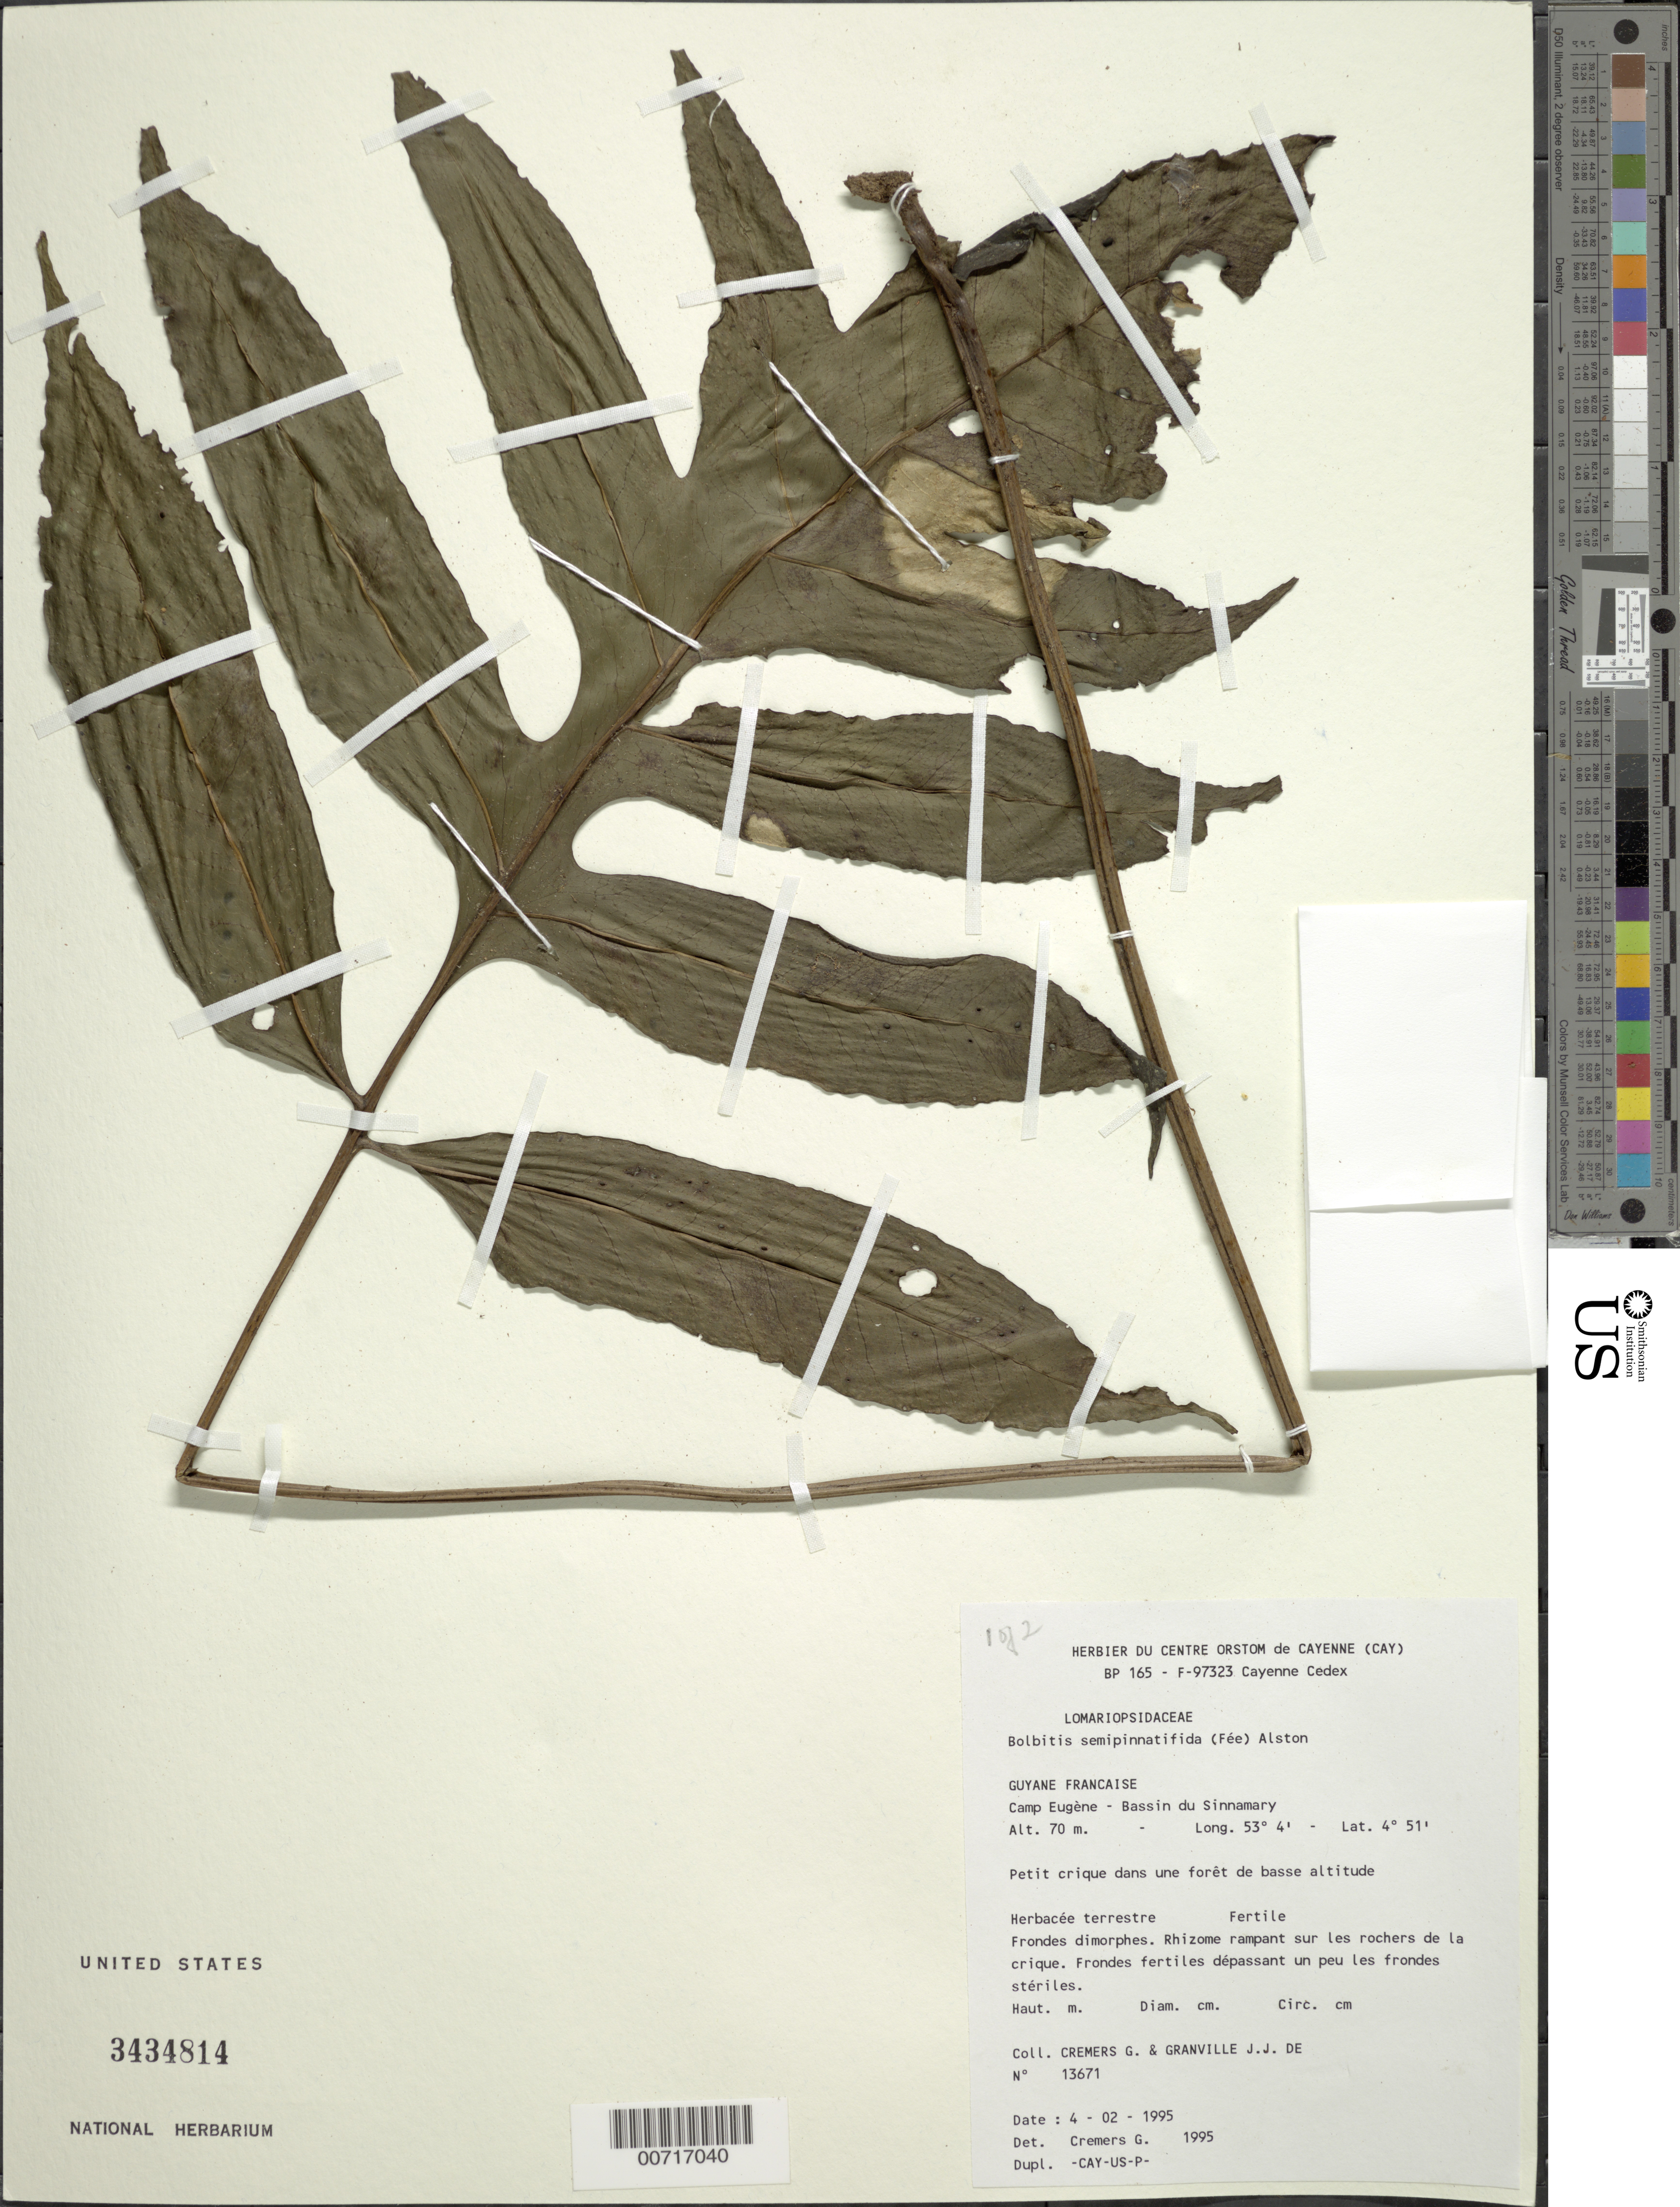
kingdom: Plantae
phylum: Tracheophyta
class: Polypodiopsida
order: Polypodiales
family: Dryopteridaceae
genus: Bolbitis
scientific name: Bolbitis semipinnatifida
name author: (Fée) Alston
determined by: Cremers, Georges A.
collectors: G. Cremers & J.-J. de Granville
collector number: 13671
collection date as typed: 4-Feb-95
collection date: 1995-02-04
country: French Guiana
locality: Camp Eugène, Bassin du Sinnamary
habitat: Small creek in low forest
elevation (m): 70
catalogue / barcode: US 3434814